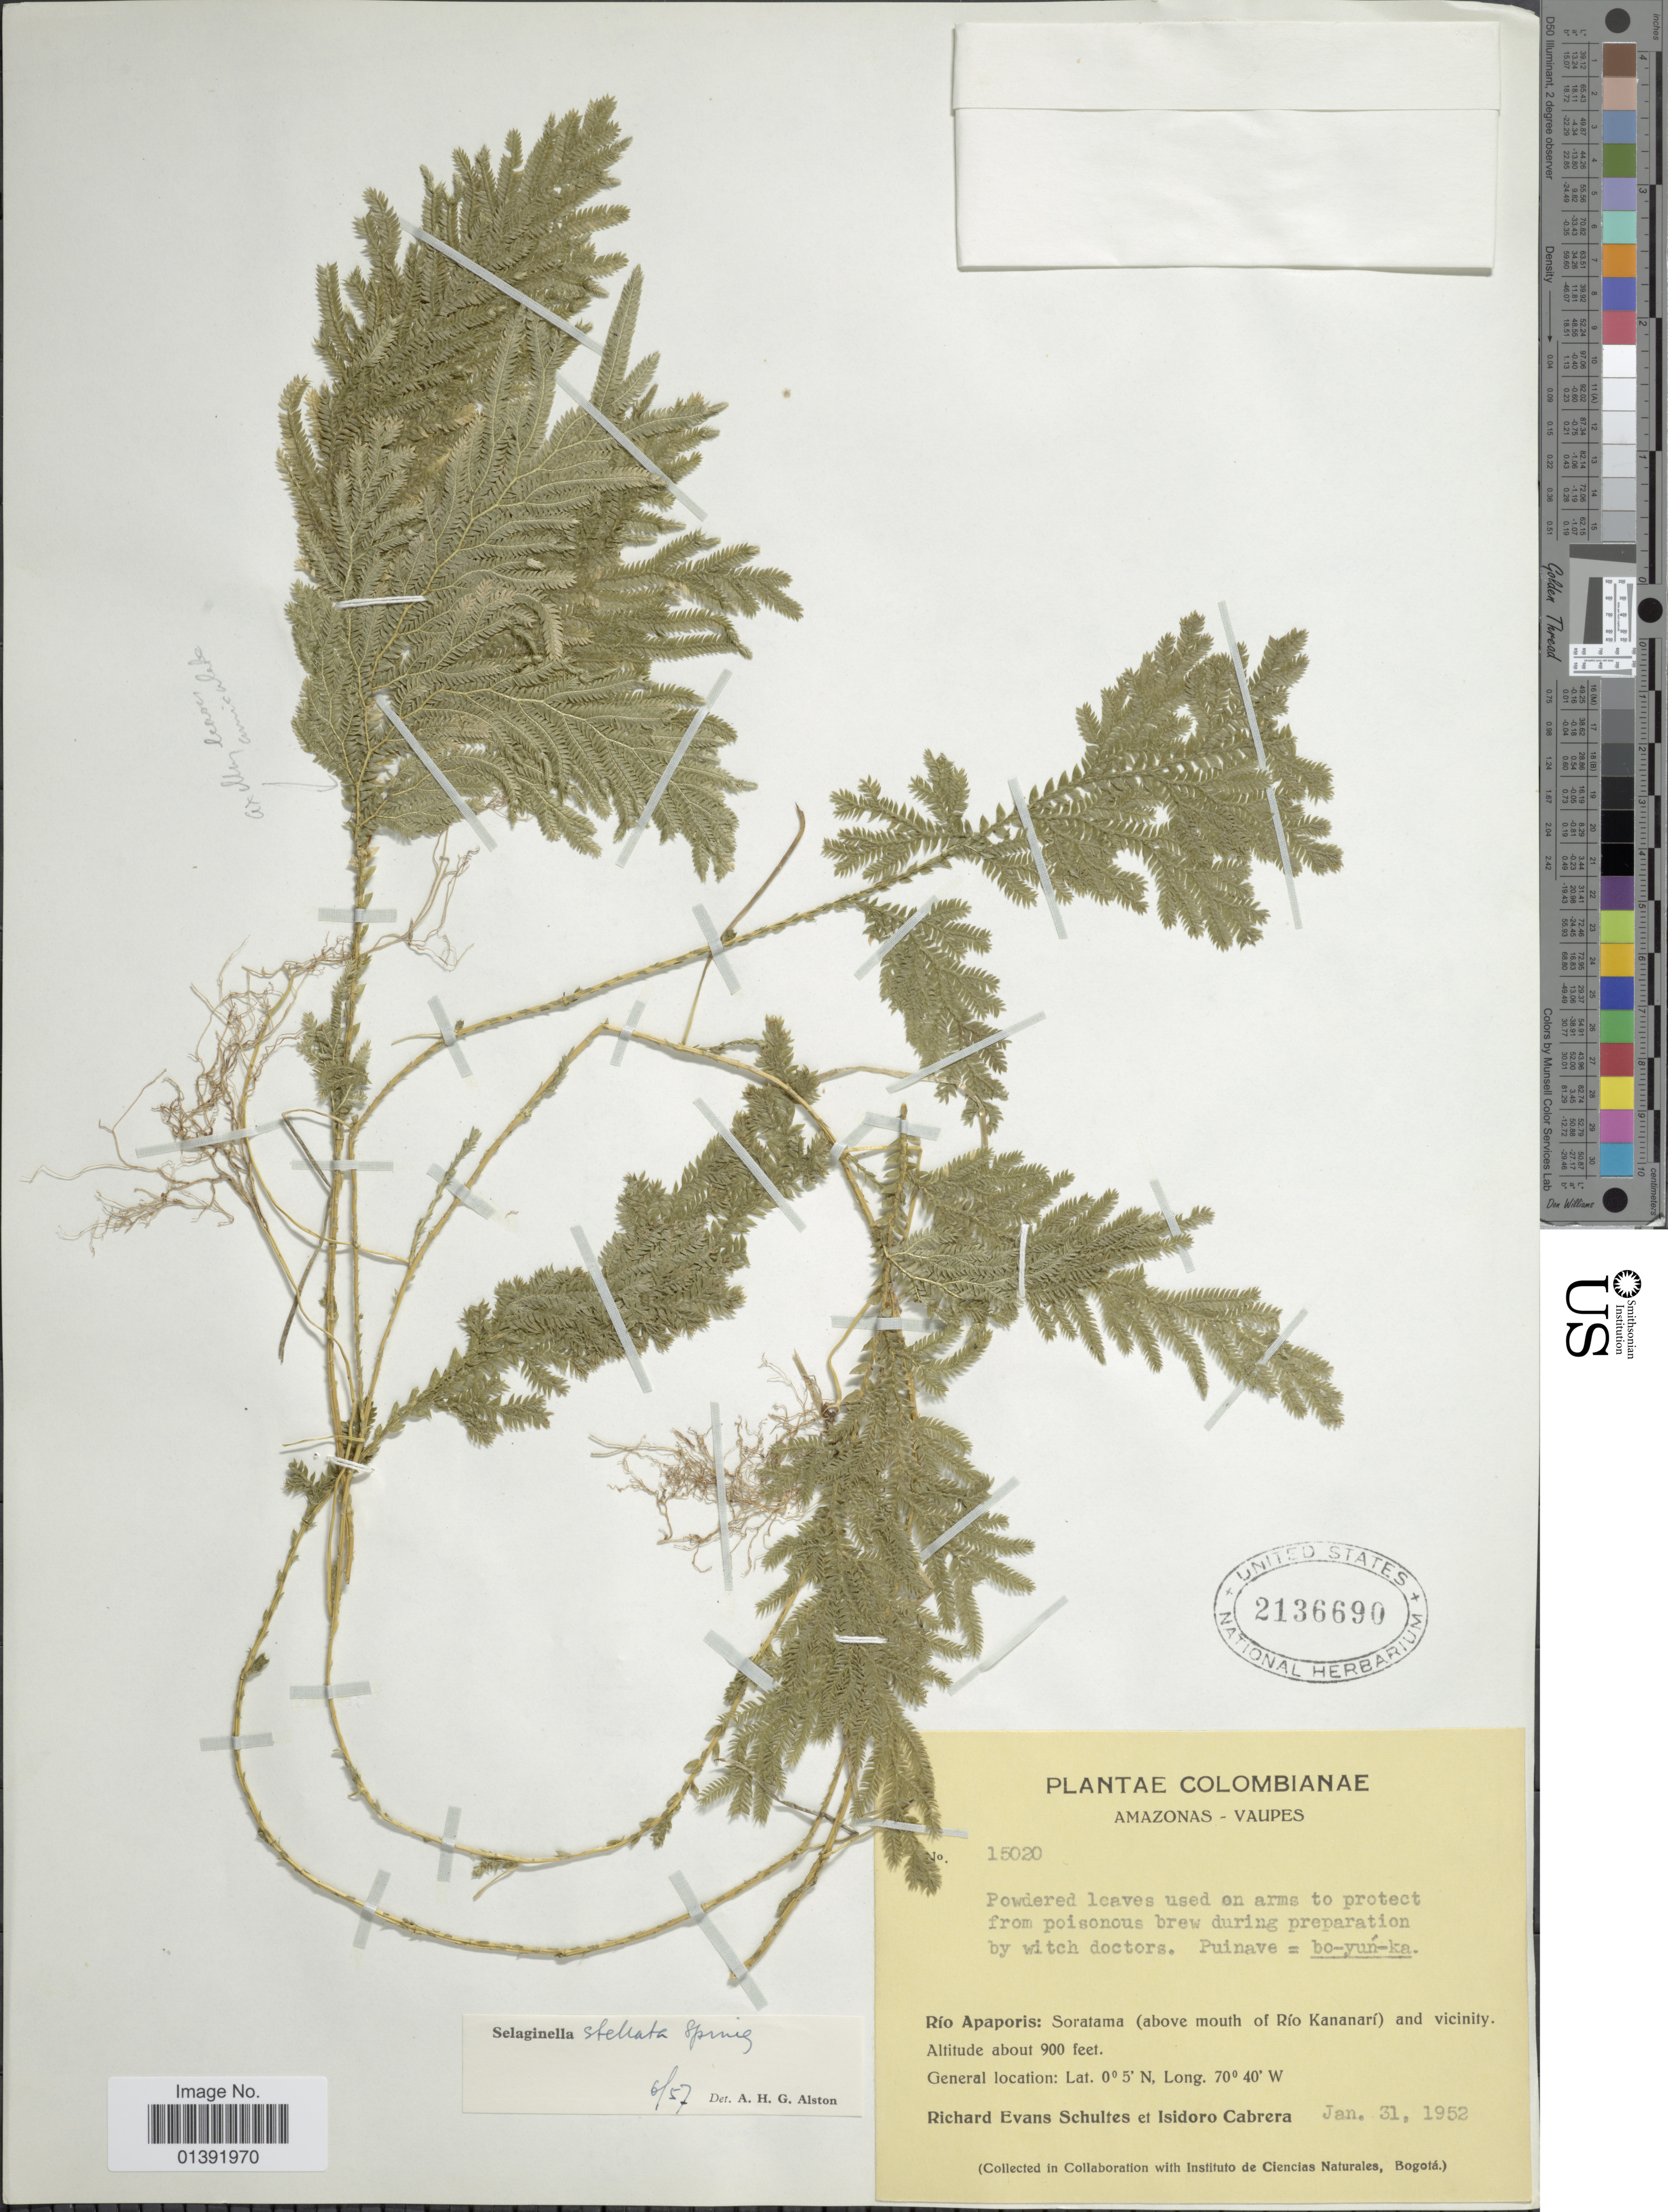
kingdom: Plantae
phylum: Tracheophyta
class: Lycopodiopsida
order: Selaginellales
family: Selaginellaceae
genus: Selaginella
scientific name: Selaginella stellata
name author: Spring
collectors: R. E. Schultes & I. Cabrera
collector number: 15020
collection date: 1952-01-31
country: Colombia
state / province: Amazonas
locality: Amazonas-Vaaupes, Rio Apaporis: Soratama (above mouth of Rio Kananari) and vicinity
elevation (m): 274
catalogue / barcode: US 2136690